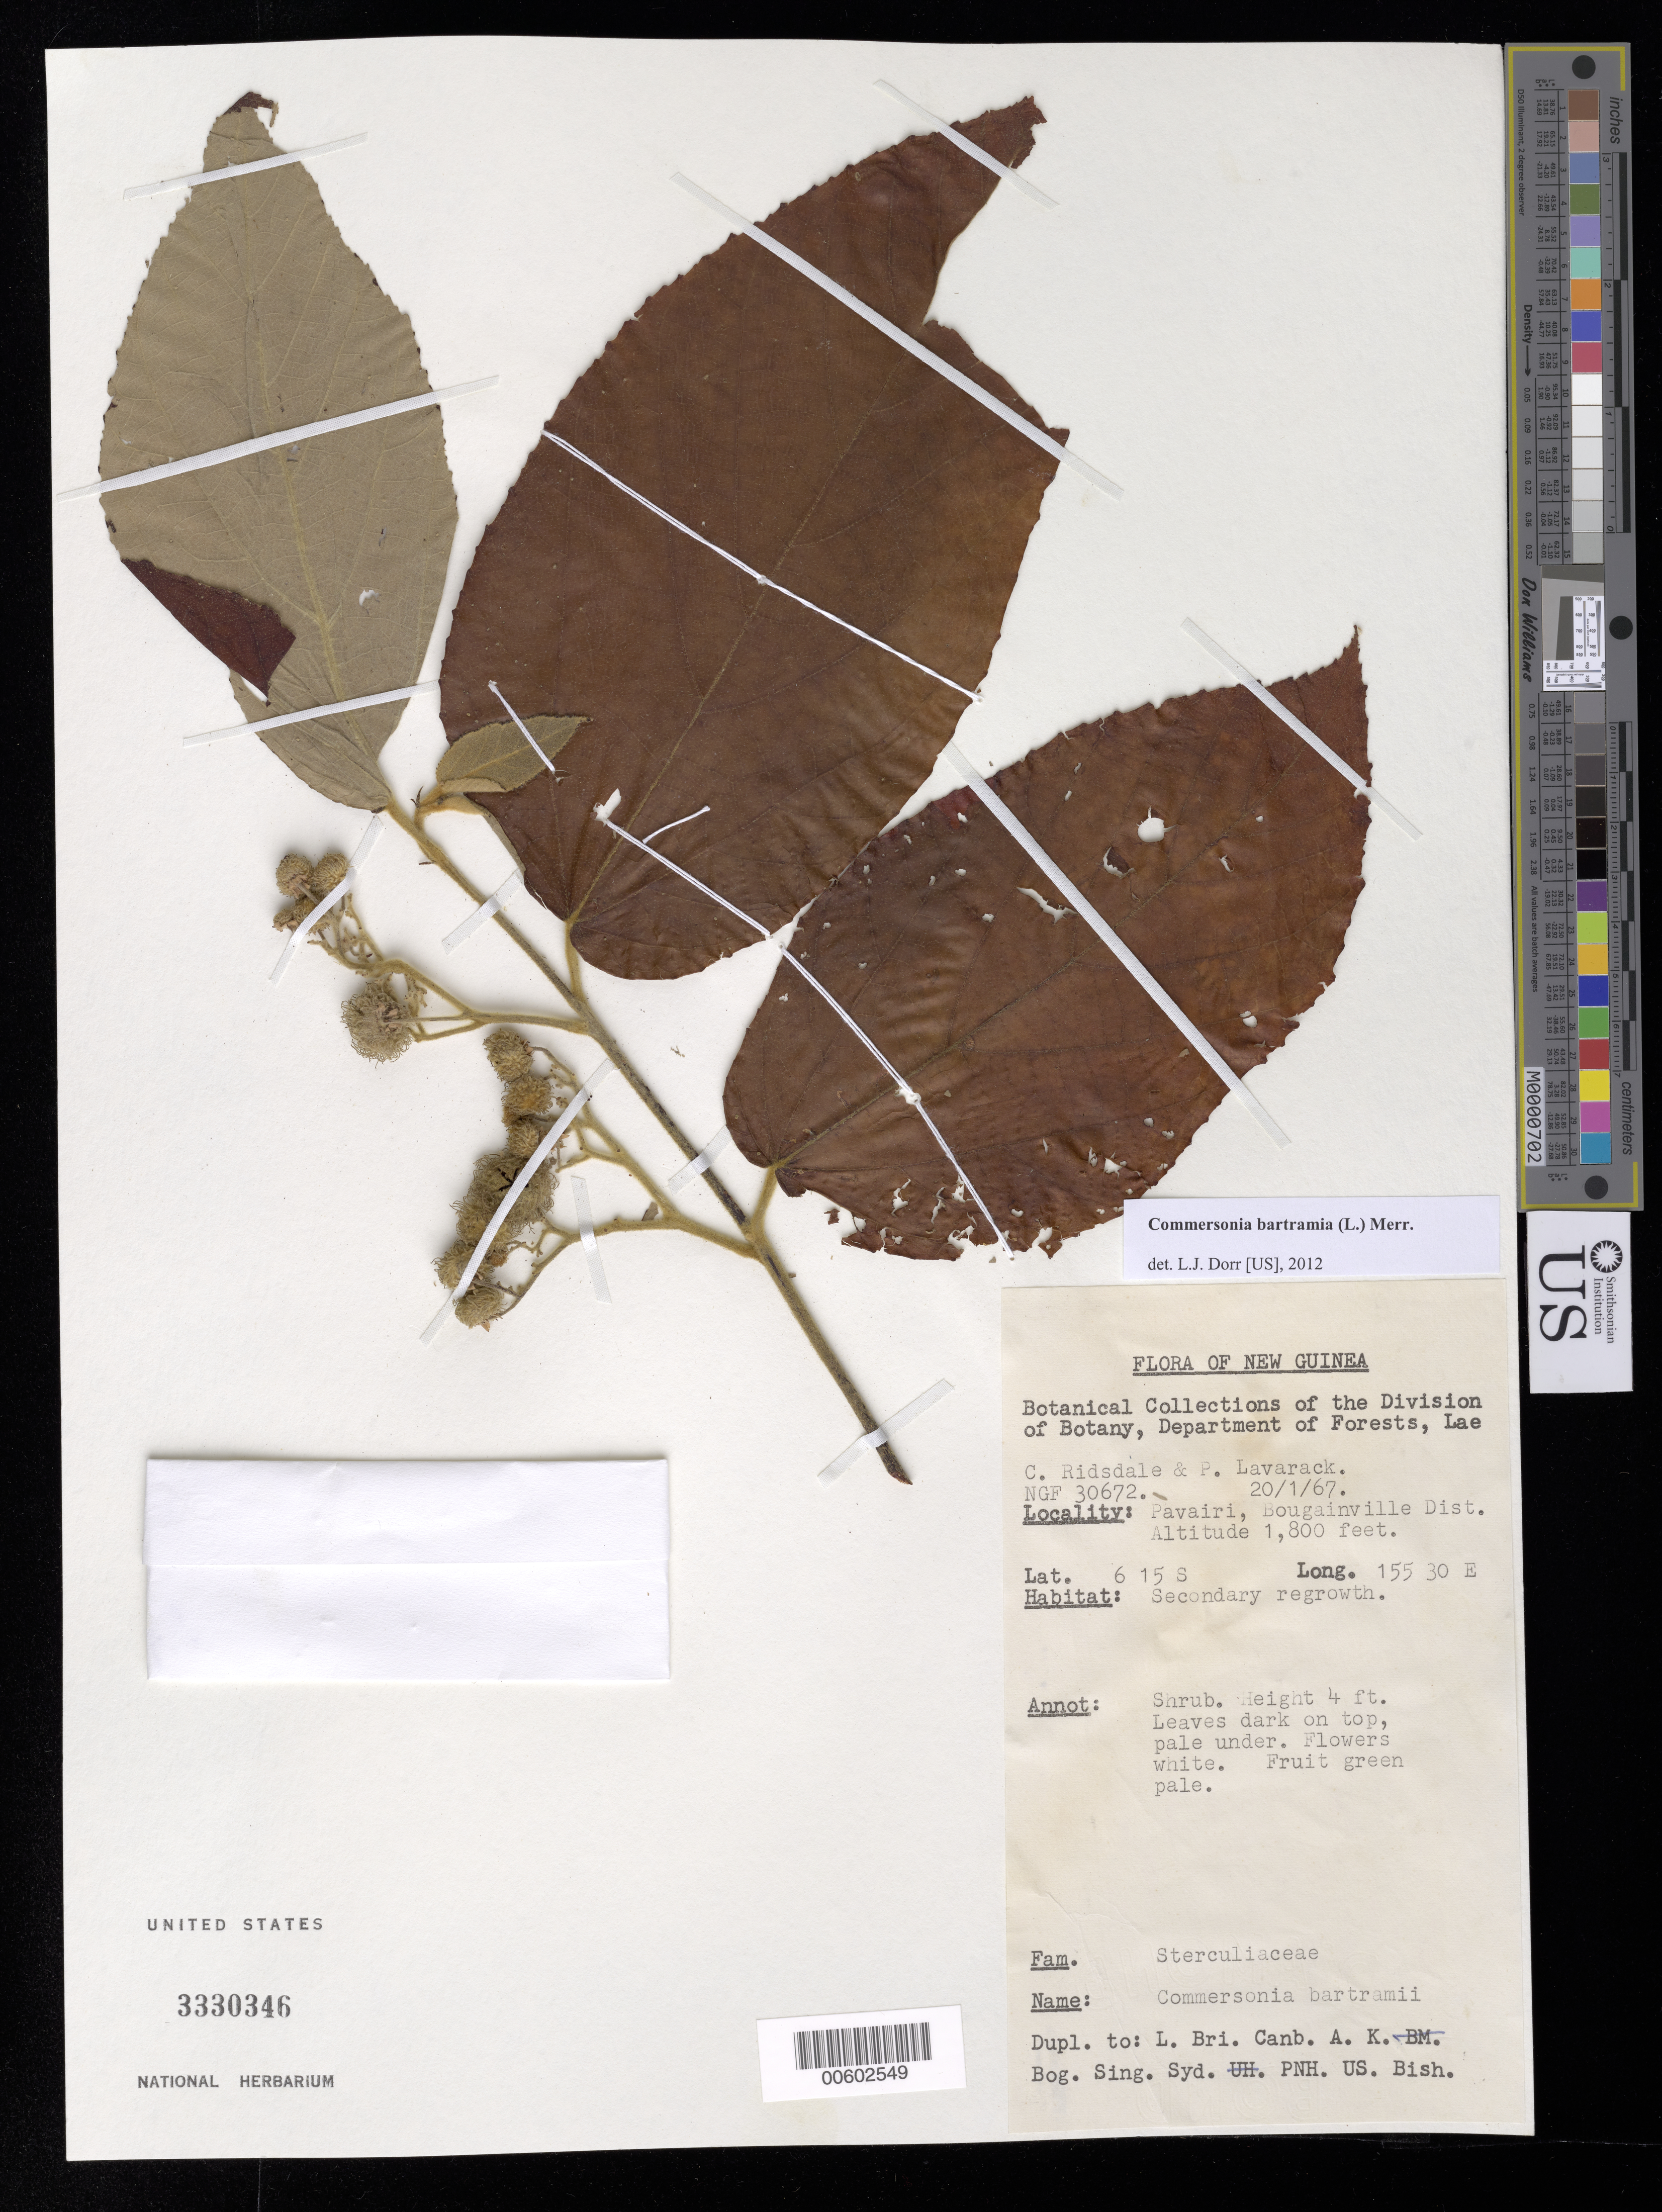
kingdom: Plantae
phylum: Tracheophyta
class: Magnoliopsida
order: Malvales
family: Malvaceae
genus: Commersonia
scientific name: Commersonia bartramia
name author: (L.) Merr.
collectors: C. E. Ridsdale & P. Lavarack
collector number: NGF 30672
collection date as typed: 20 Jan 1967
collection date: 1967-01-20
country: Papua New Guinea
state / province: Bougainville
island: Bougainville ?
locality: New Guinea. Pavairi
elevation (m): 548.6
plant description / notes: US, A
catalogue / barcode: US 3330346